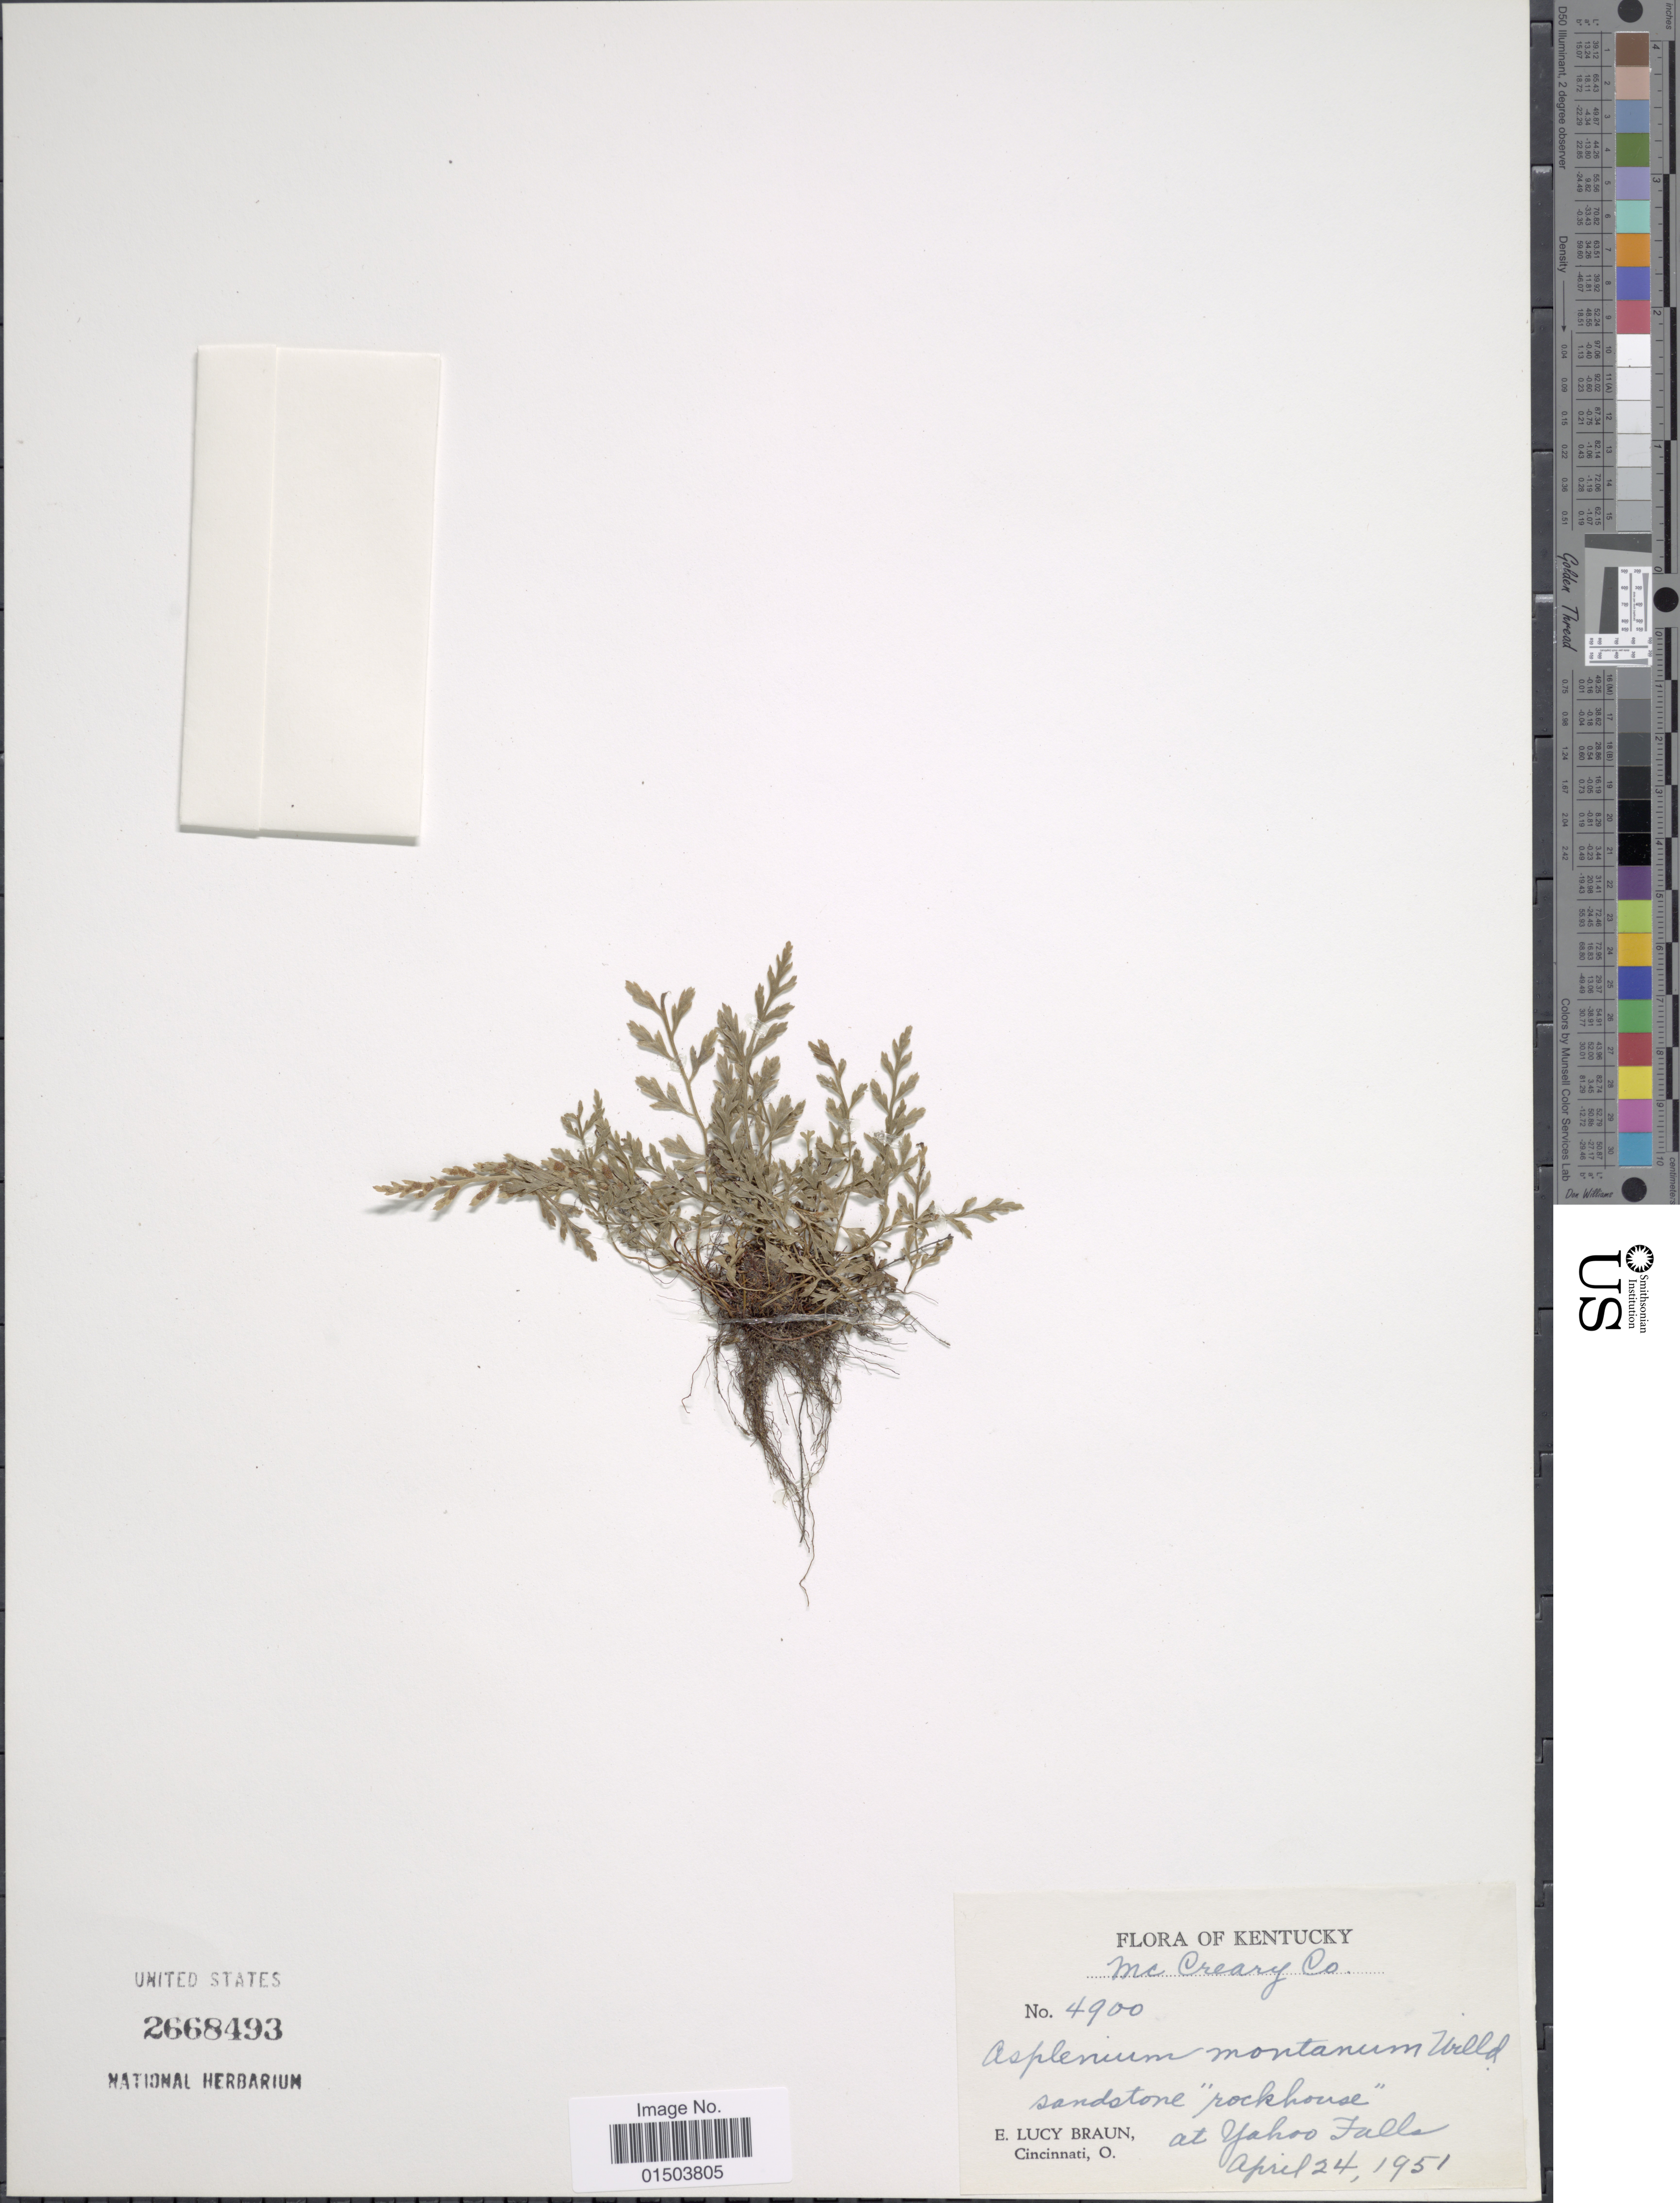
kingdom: Plantae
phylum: Tracheophyta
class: Polypodiopsida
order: Polypodiales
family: Aspleniaceae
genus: Asplenium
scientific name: Asplenium montanum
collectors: E. L. Braun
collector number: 4900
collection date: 1951-04-24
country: United States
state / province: Kentucky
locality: Mc Creary Co. Sandstone "rockhouse" at Yahoo Falls.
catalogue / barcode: US 2668493